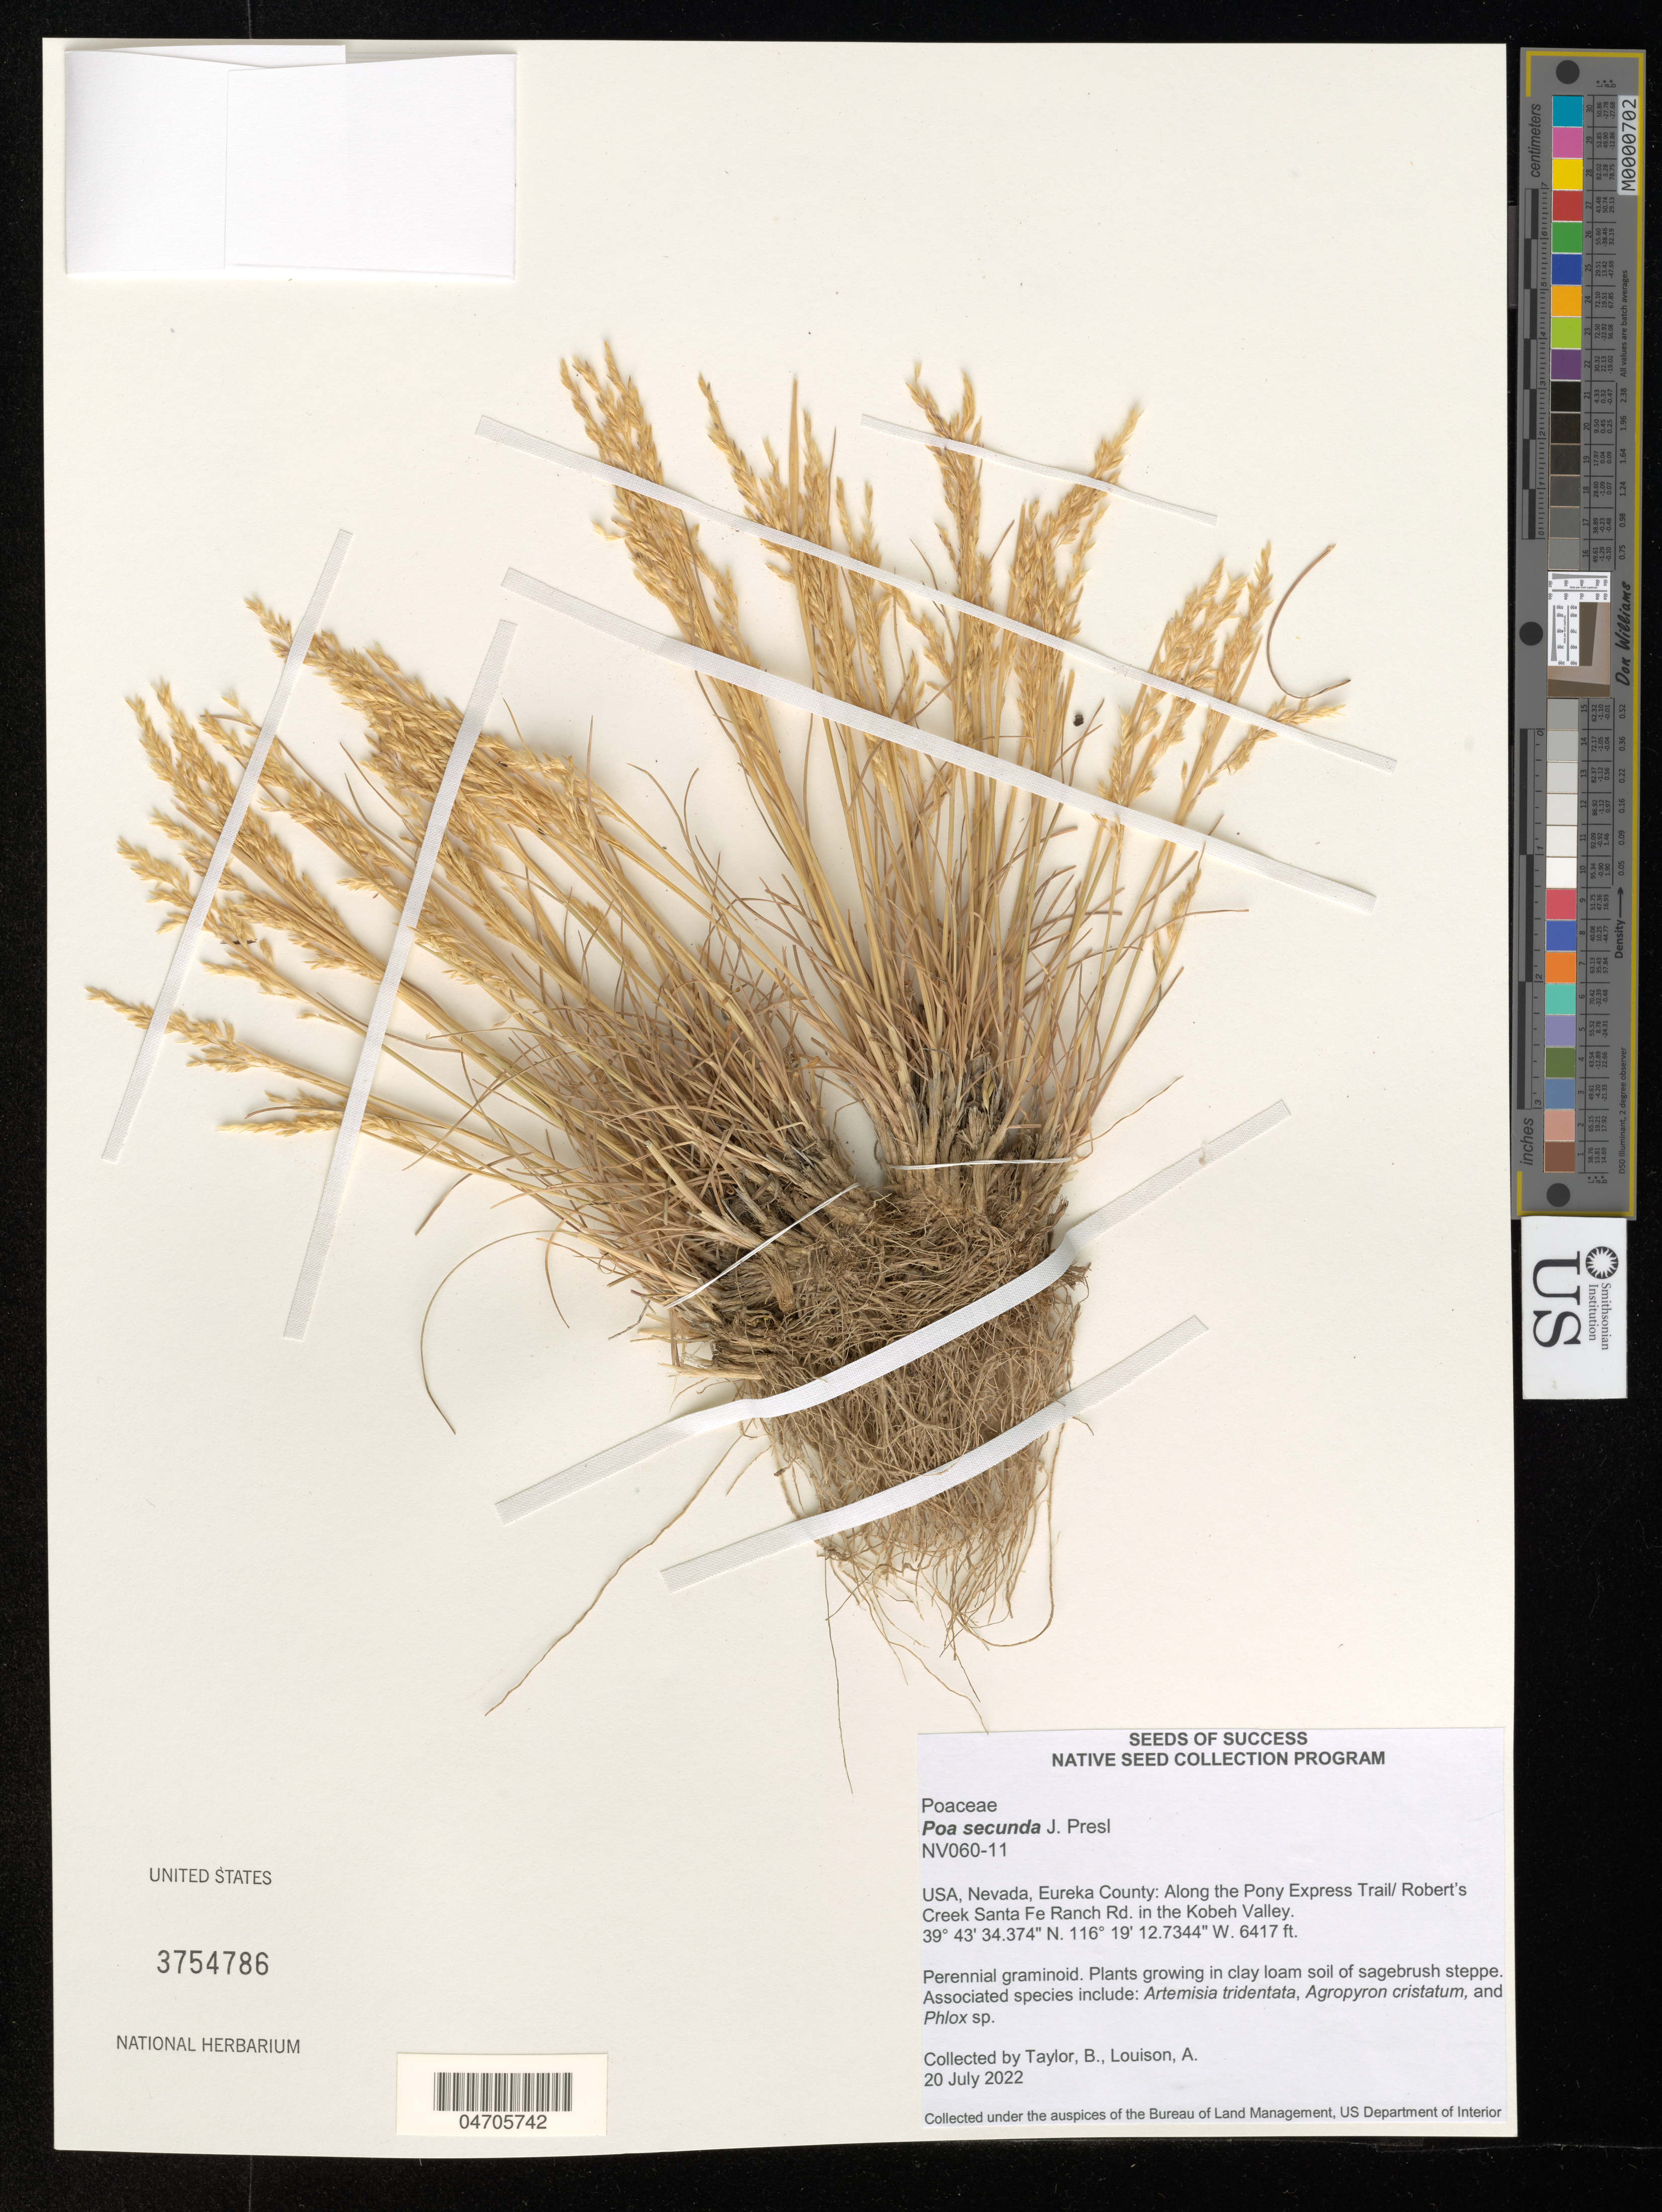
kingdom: Plantae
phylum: Tracheophyta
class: Liliopsida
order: Poales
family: Poaceae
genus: Poa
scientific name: Poa secunda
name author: J. Presl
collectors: B. Taylor & A. Louison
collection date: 2022-07-20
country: United States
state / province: Nevada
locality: Eureka County: Along the Pony Express Trail/ Robert's Creek Santa Fe Ranch Rd. in the Kobeh Valley.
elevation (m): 1956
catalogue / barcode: US 3754786